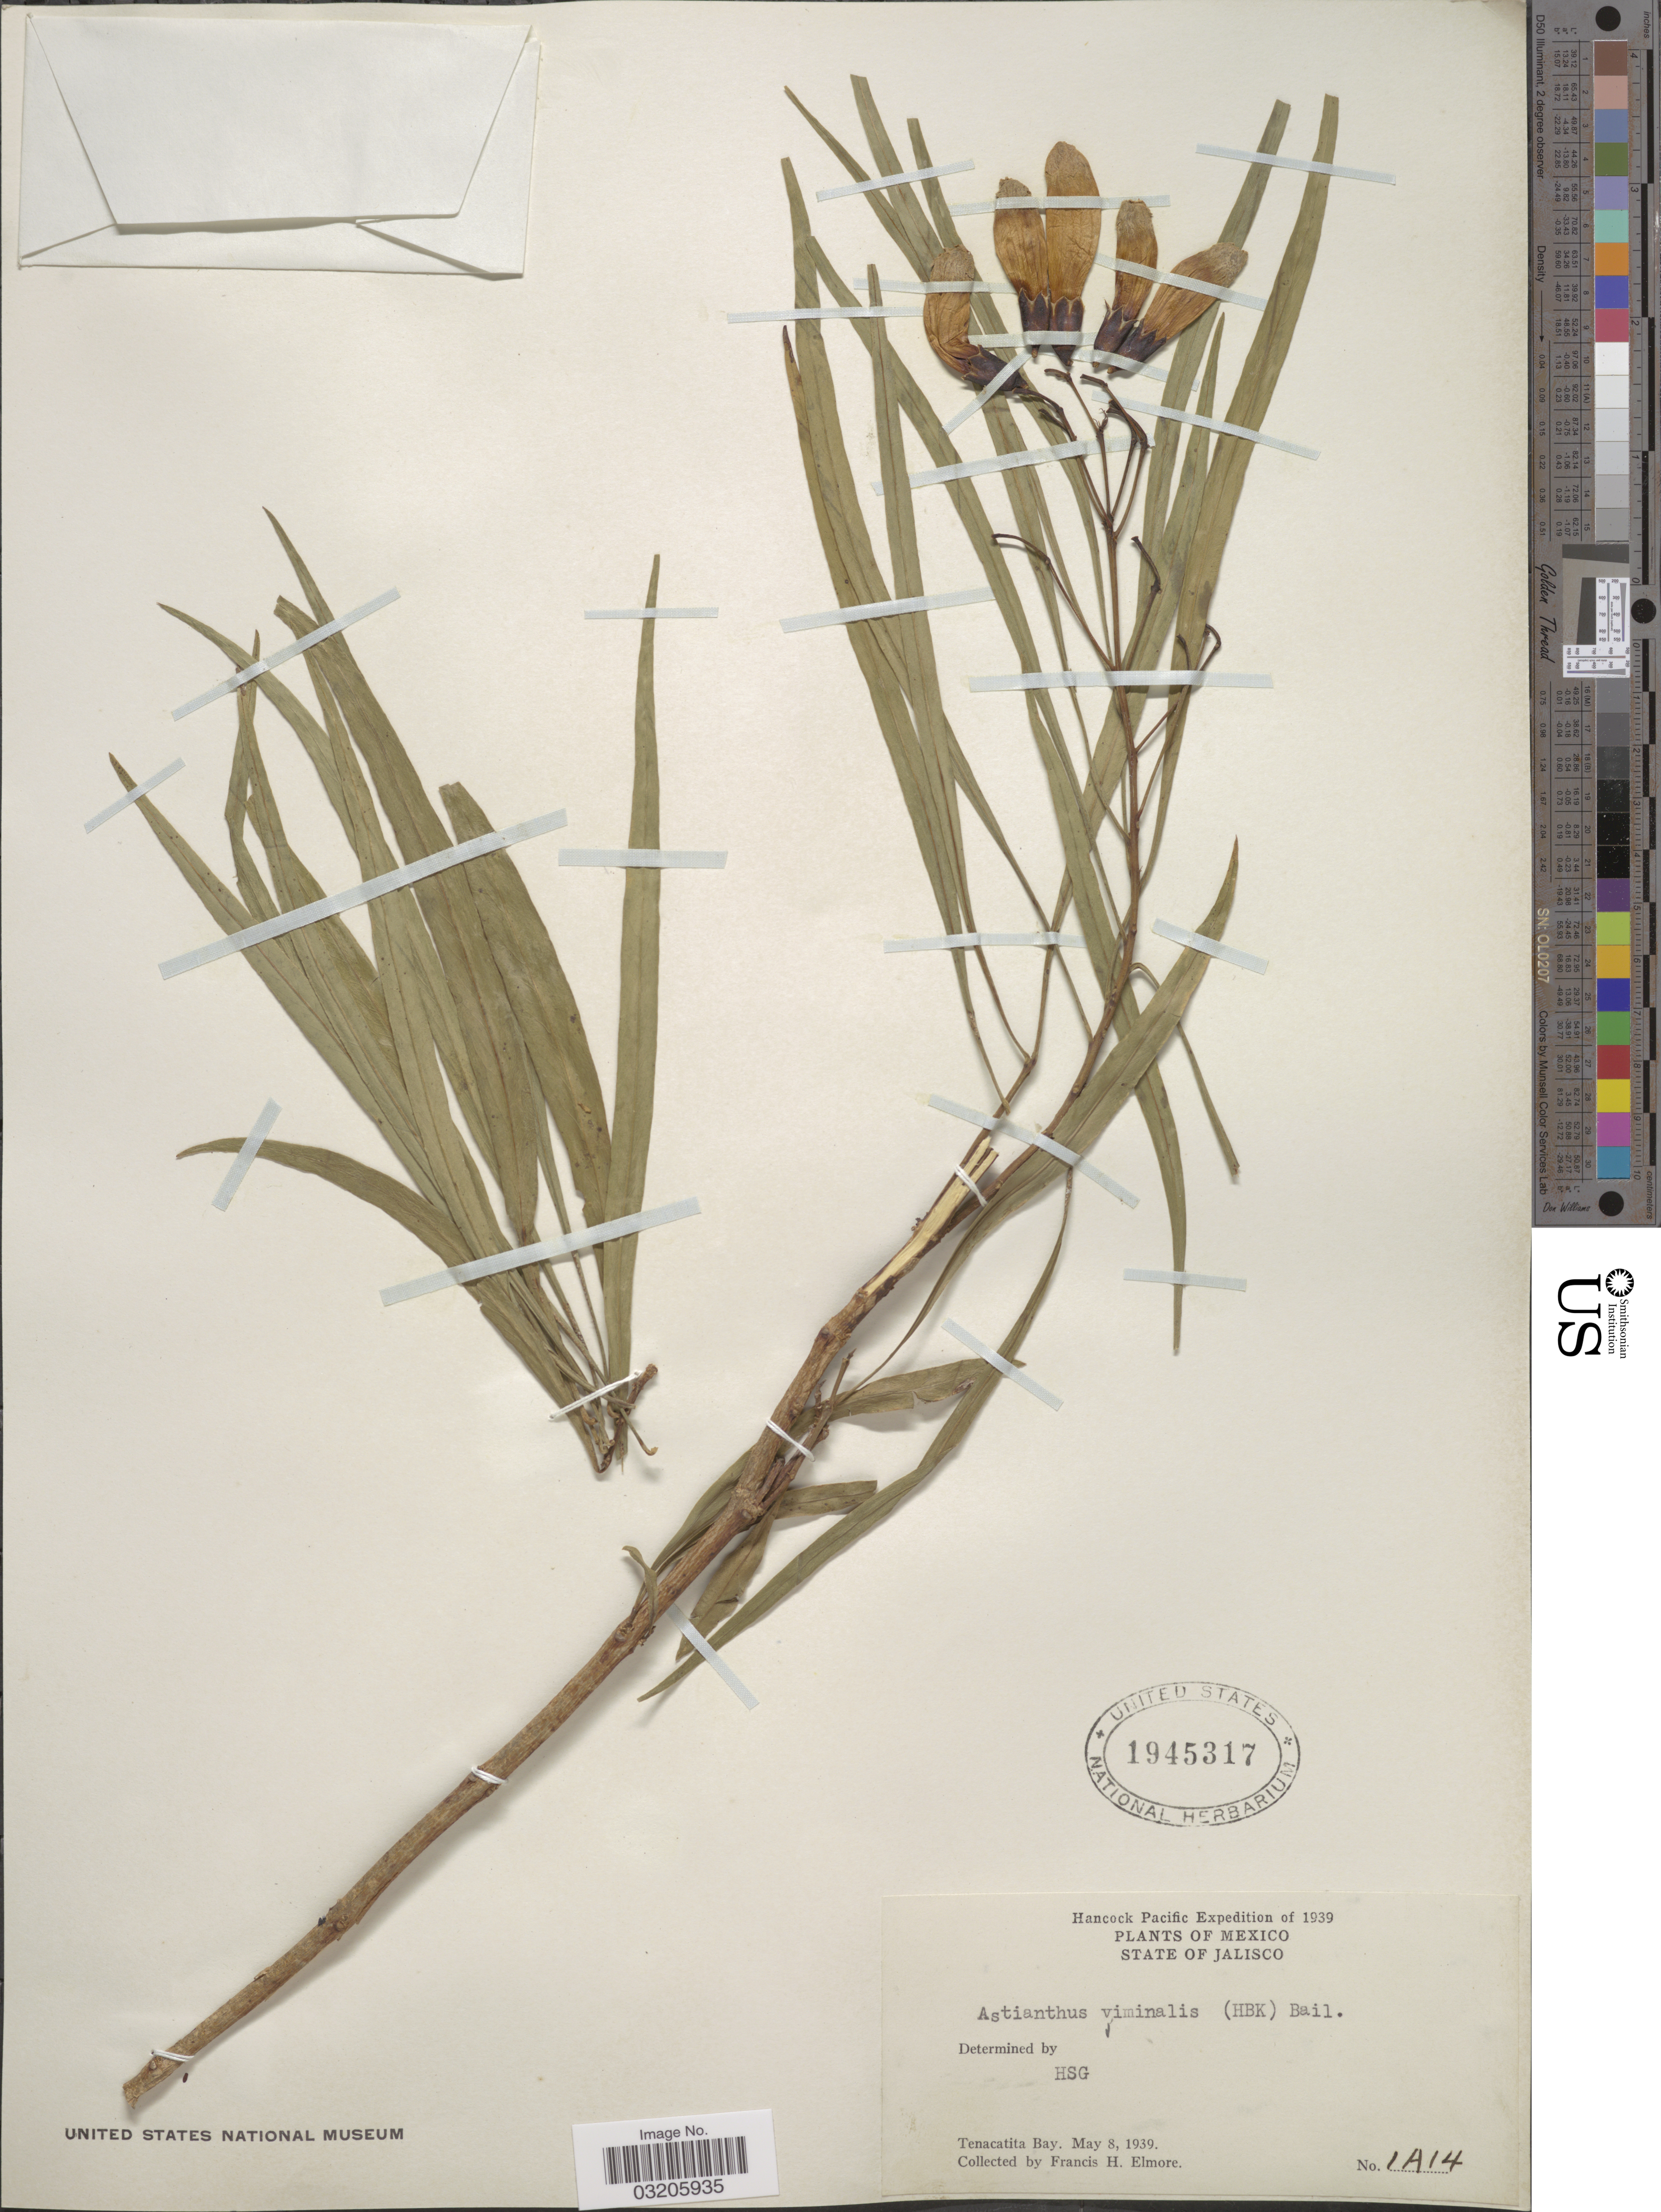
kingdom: Plantae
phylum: Tracheophyta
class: Magnoliopsida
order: Lamiales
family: Bignoniaceae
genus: Astianthus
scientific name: Astianthus viminalis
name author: (Kunth) Baill.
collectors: F. H. Elmore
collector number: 1A14*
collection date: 1939-05-08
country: Mexico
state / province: Jalisco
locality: Tenacatita Bay.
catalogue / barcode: US 1945317